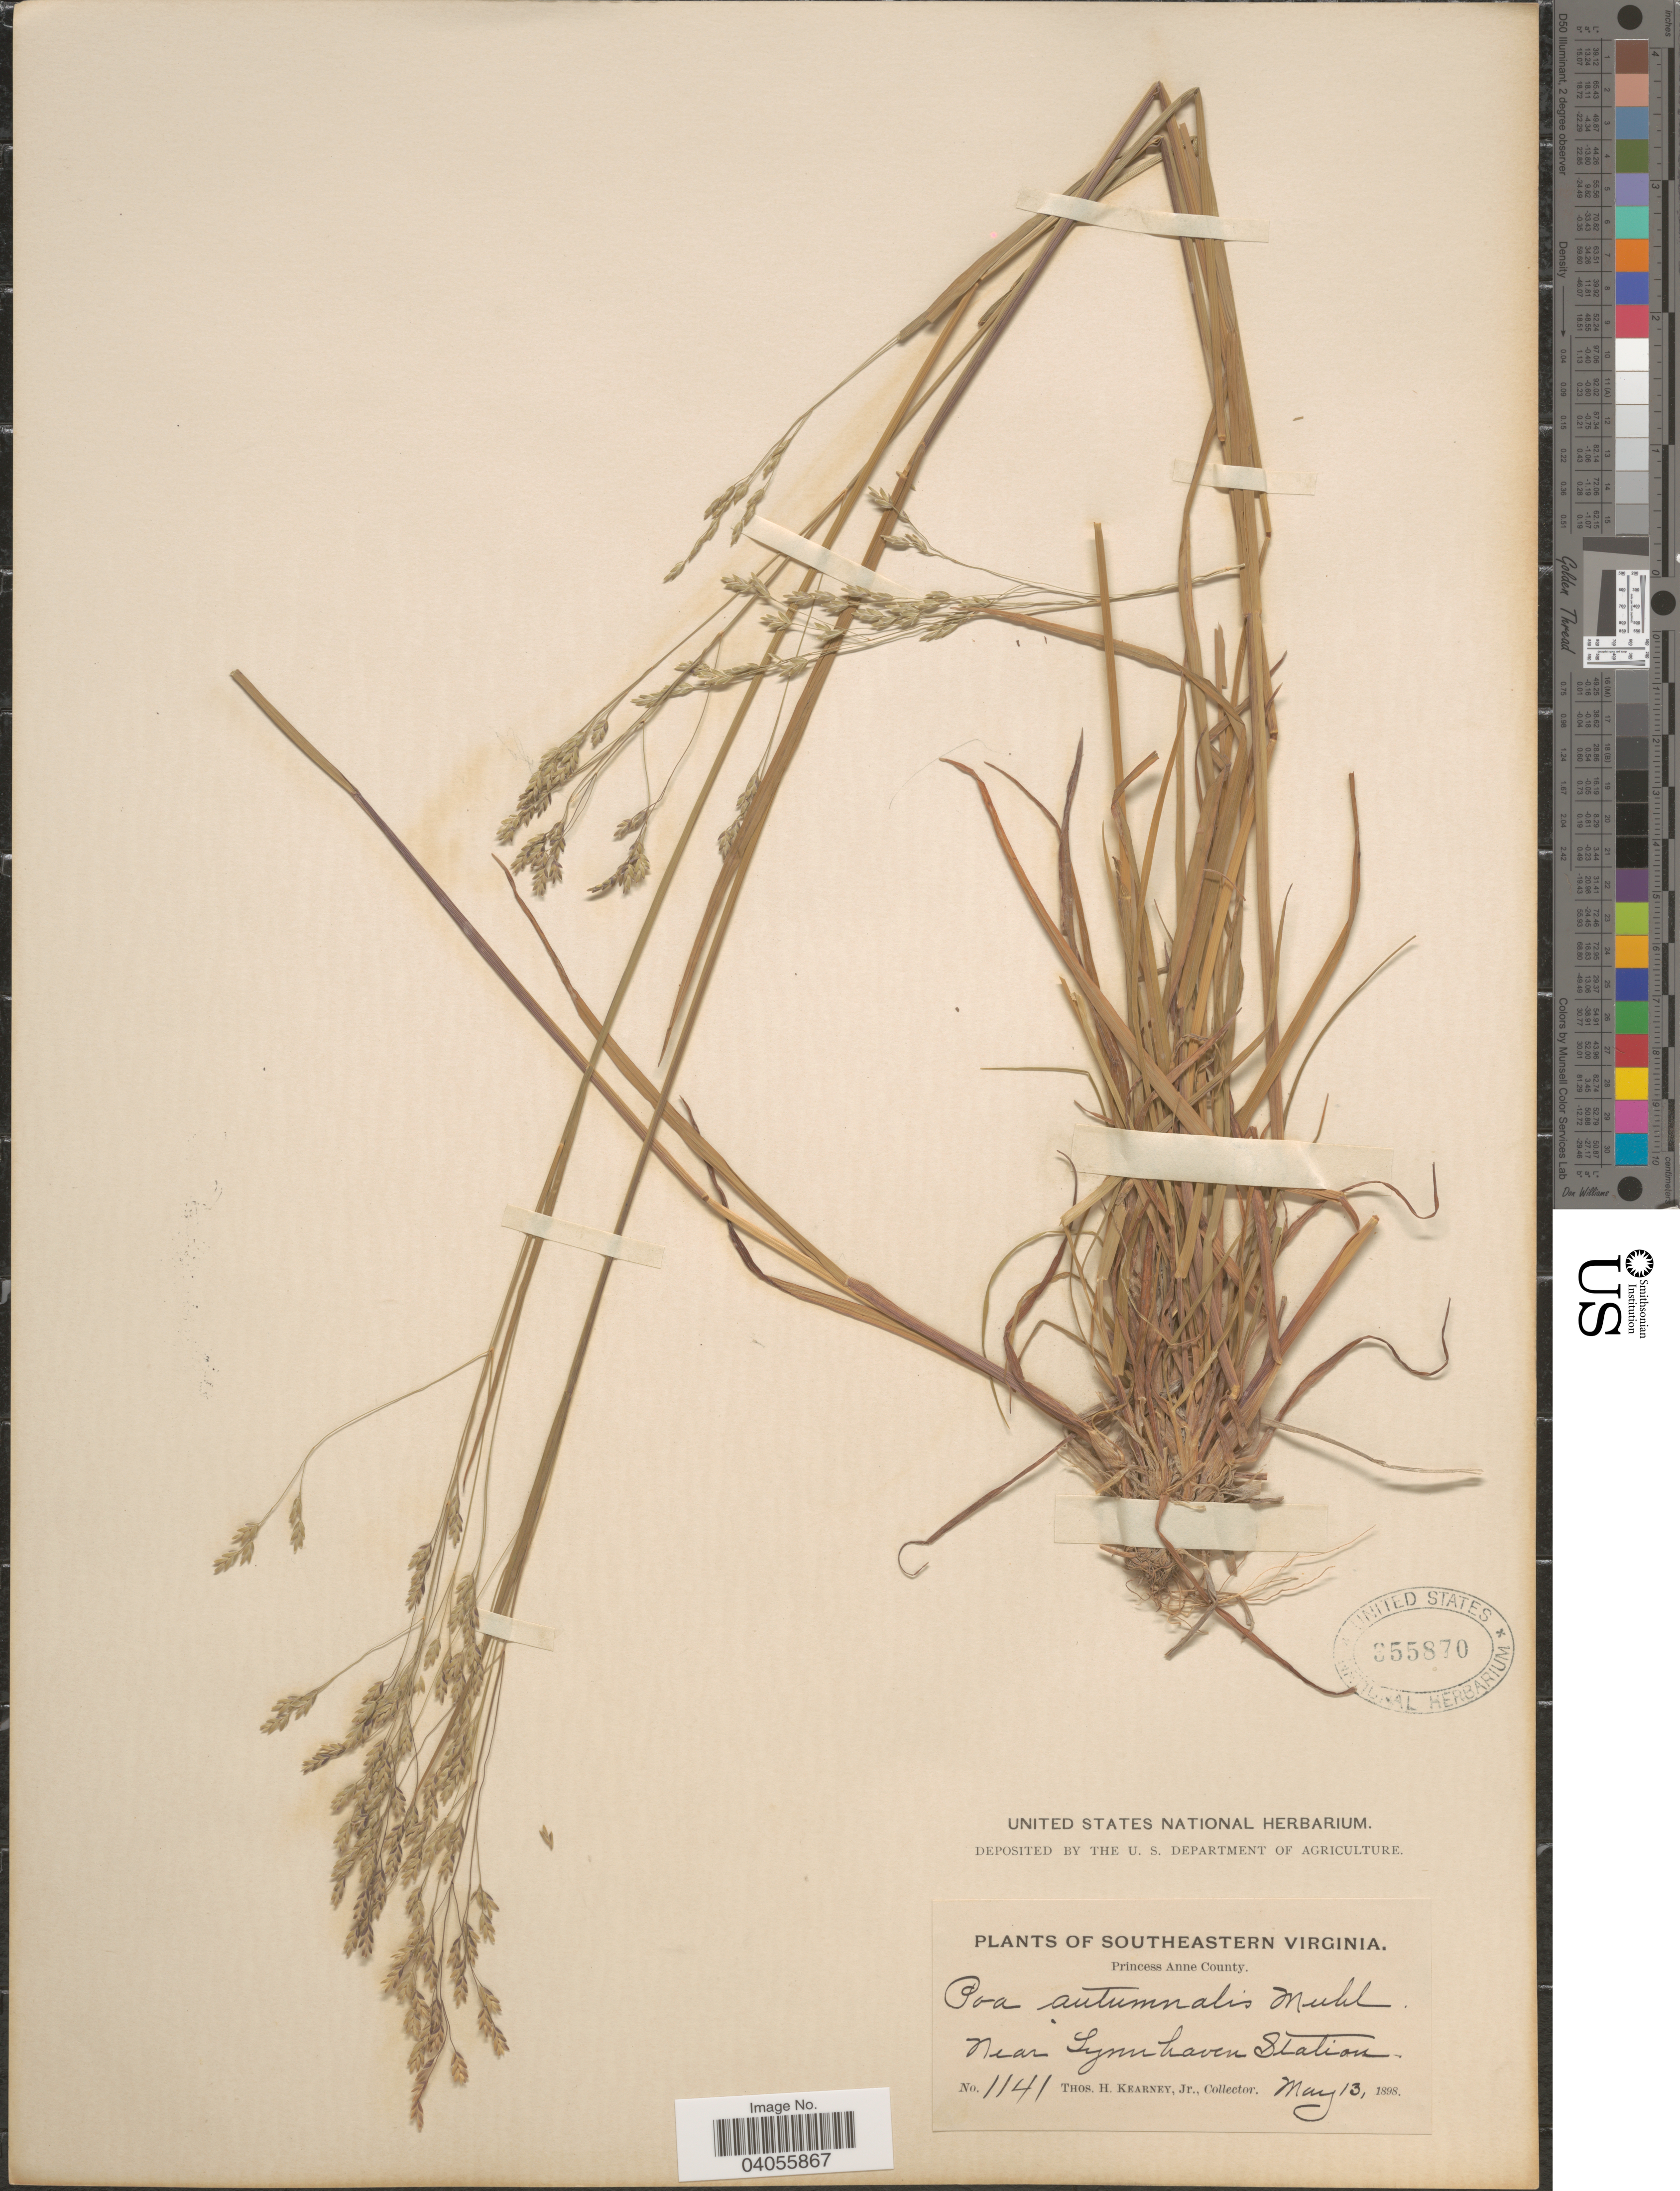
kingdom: Plantae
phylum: Tracheophyta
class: Liliopsida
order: Poales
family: Poaceae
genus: Poa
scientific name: Poa autumnalis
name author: Muhl. ex Elliott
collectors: T. H. Kearney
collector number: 1141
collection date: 1898-05-13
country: United States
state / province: Virginia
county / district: City of Virginia Beach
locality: Southeastern Virginia. Princess Anne County. Near Lynnhaven Station.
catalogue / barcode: US 355870